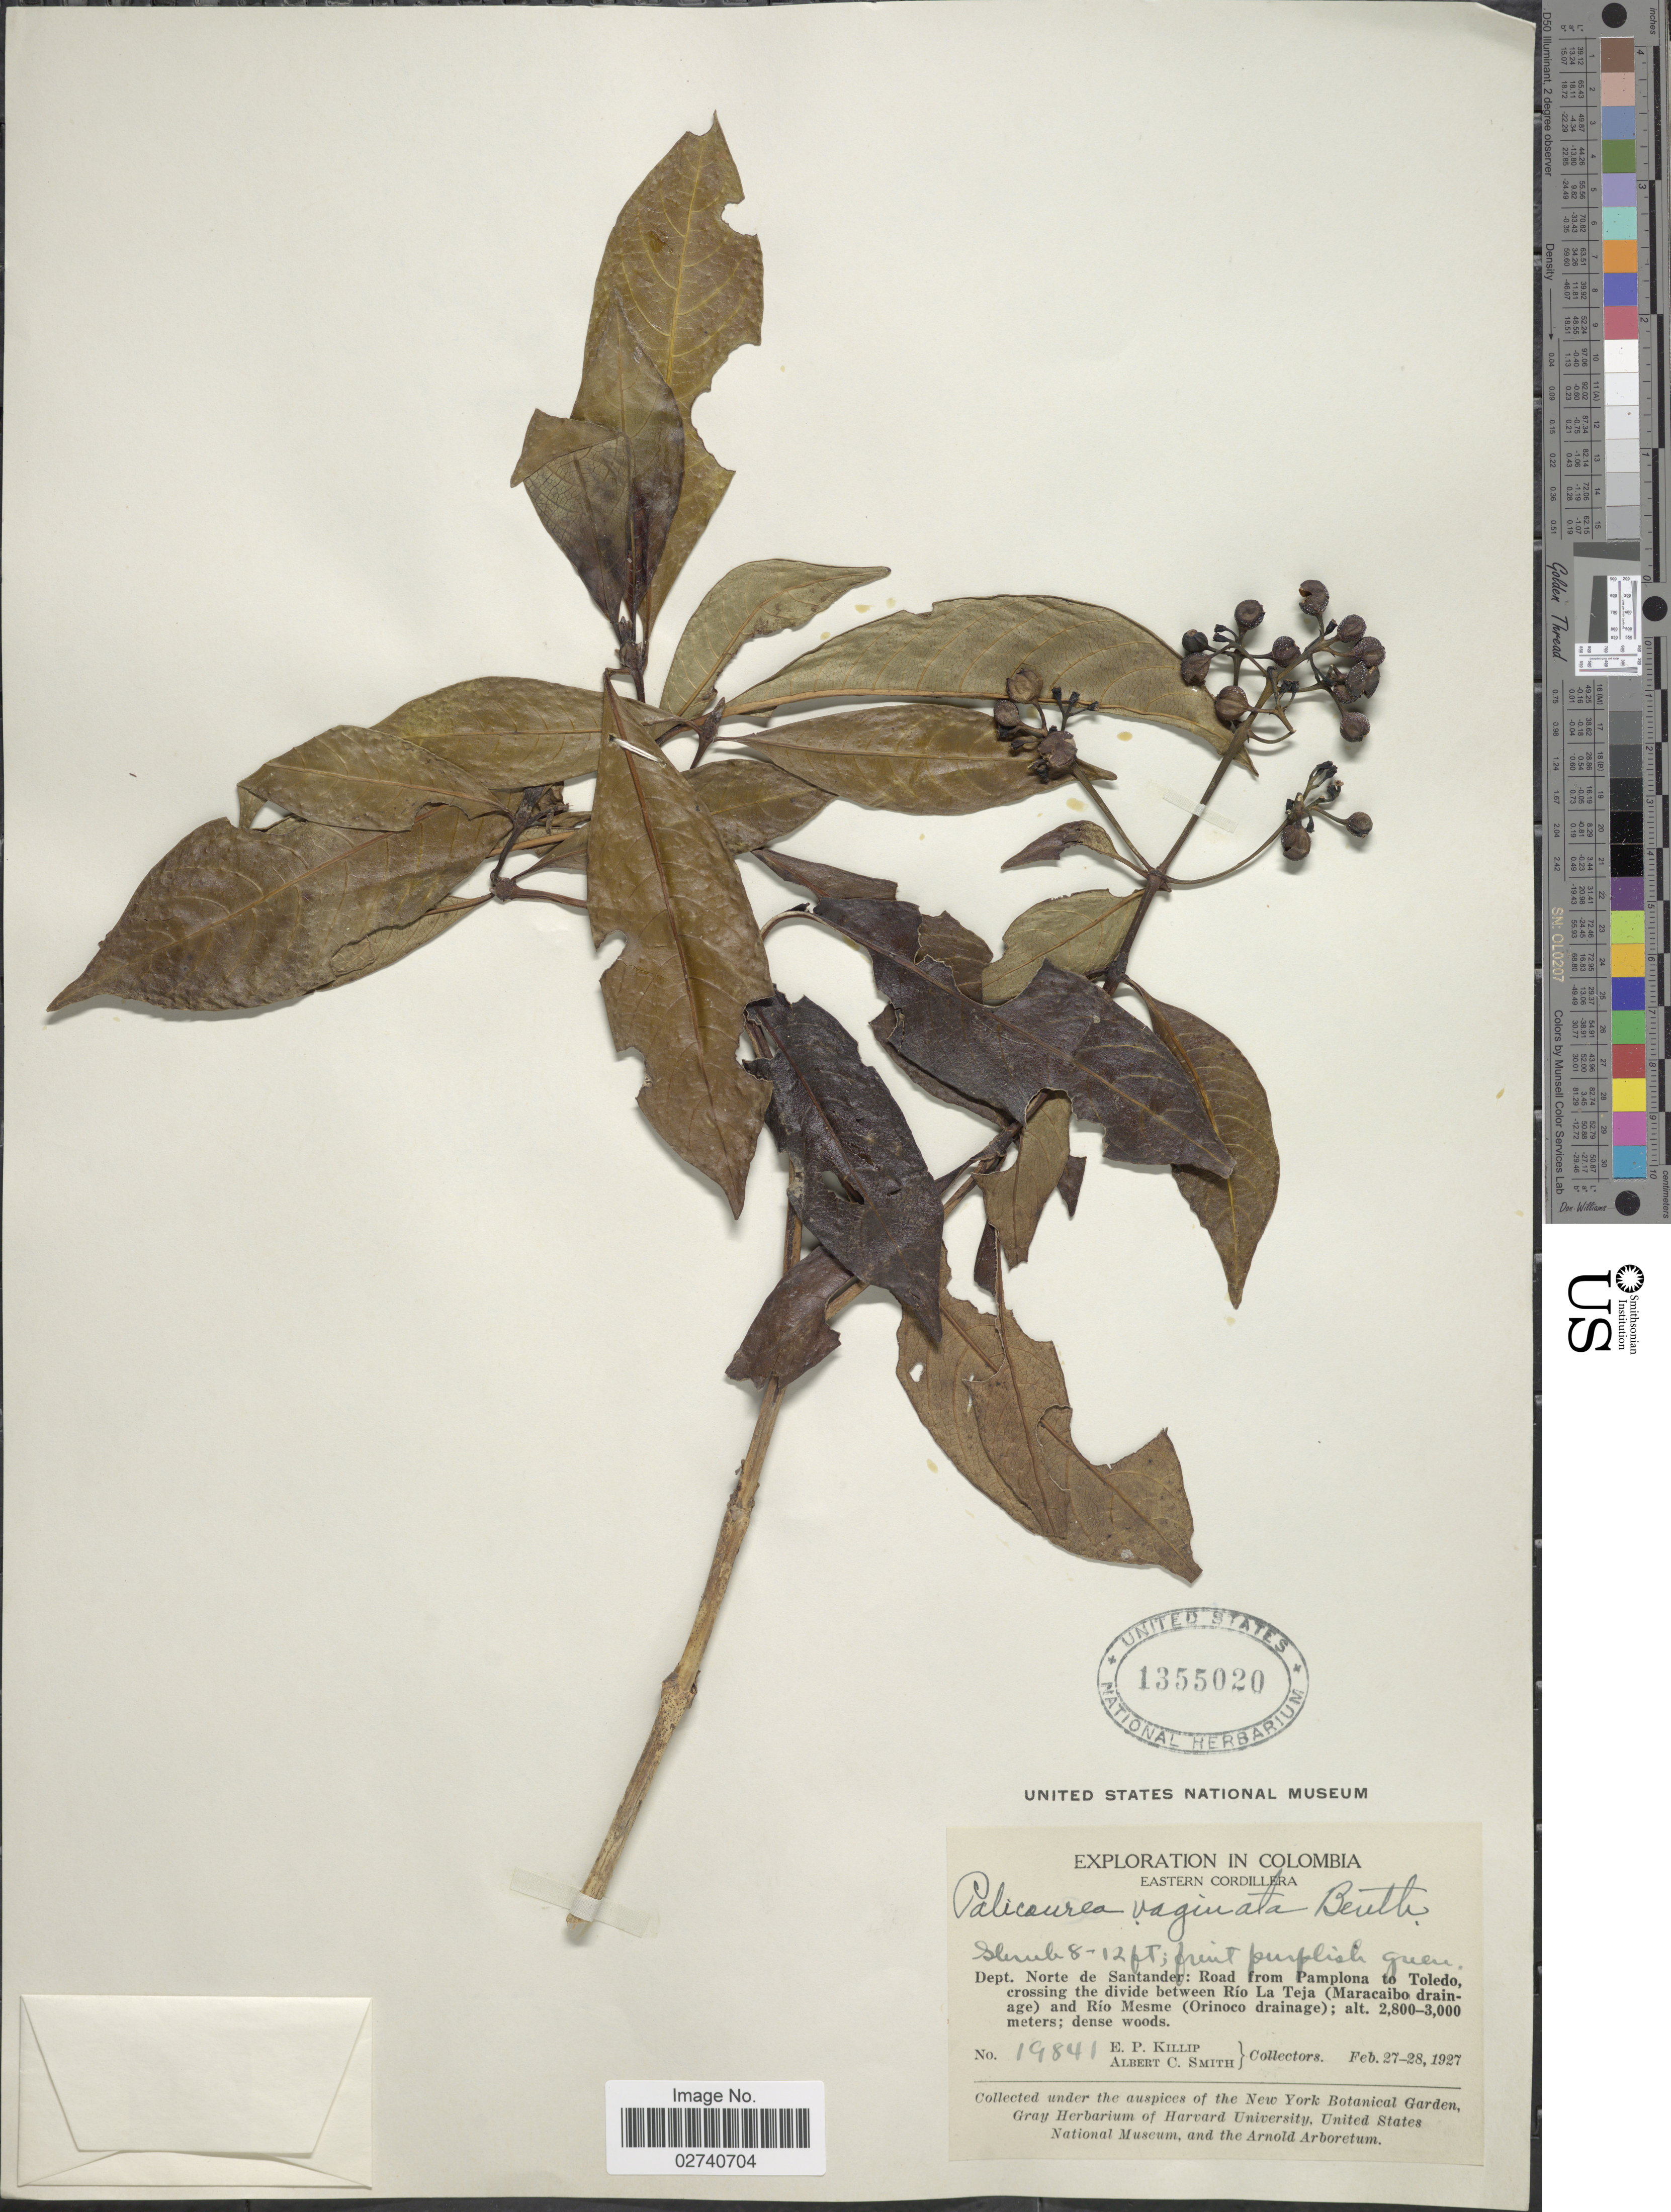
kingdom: Plantae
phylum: Tracheophyta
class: Magnoliopsida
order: Gentianales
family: Rubiaceae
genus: Palicourea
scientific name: Palicourea vaginata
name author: Benth.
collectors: E. P. Killip & A. C. Smith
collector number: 19841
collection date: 1927-02-27/1927-02-28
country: Colombia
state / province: Norte de Santander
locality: Eastern Cordillera. Road from Pamplona to Toledo, crossing the divide between Rio La Teja (Maracaibo drainage) and Rio Mesme (Orinoco drainage)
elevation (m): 2800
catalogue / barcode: US 1355020